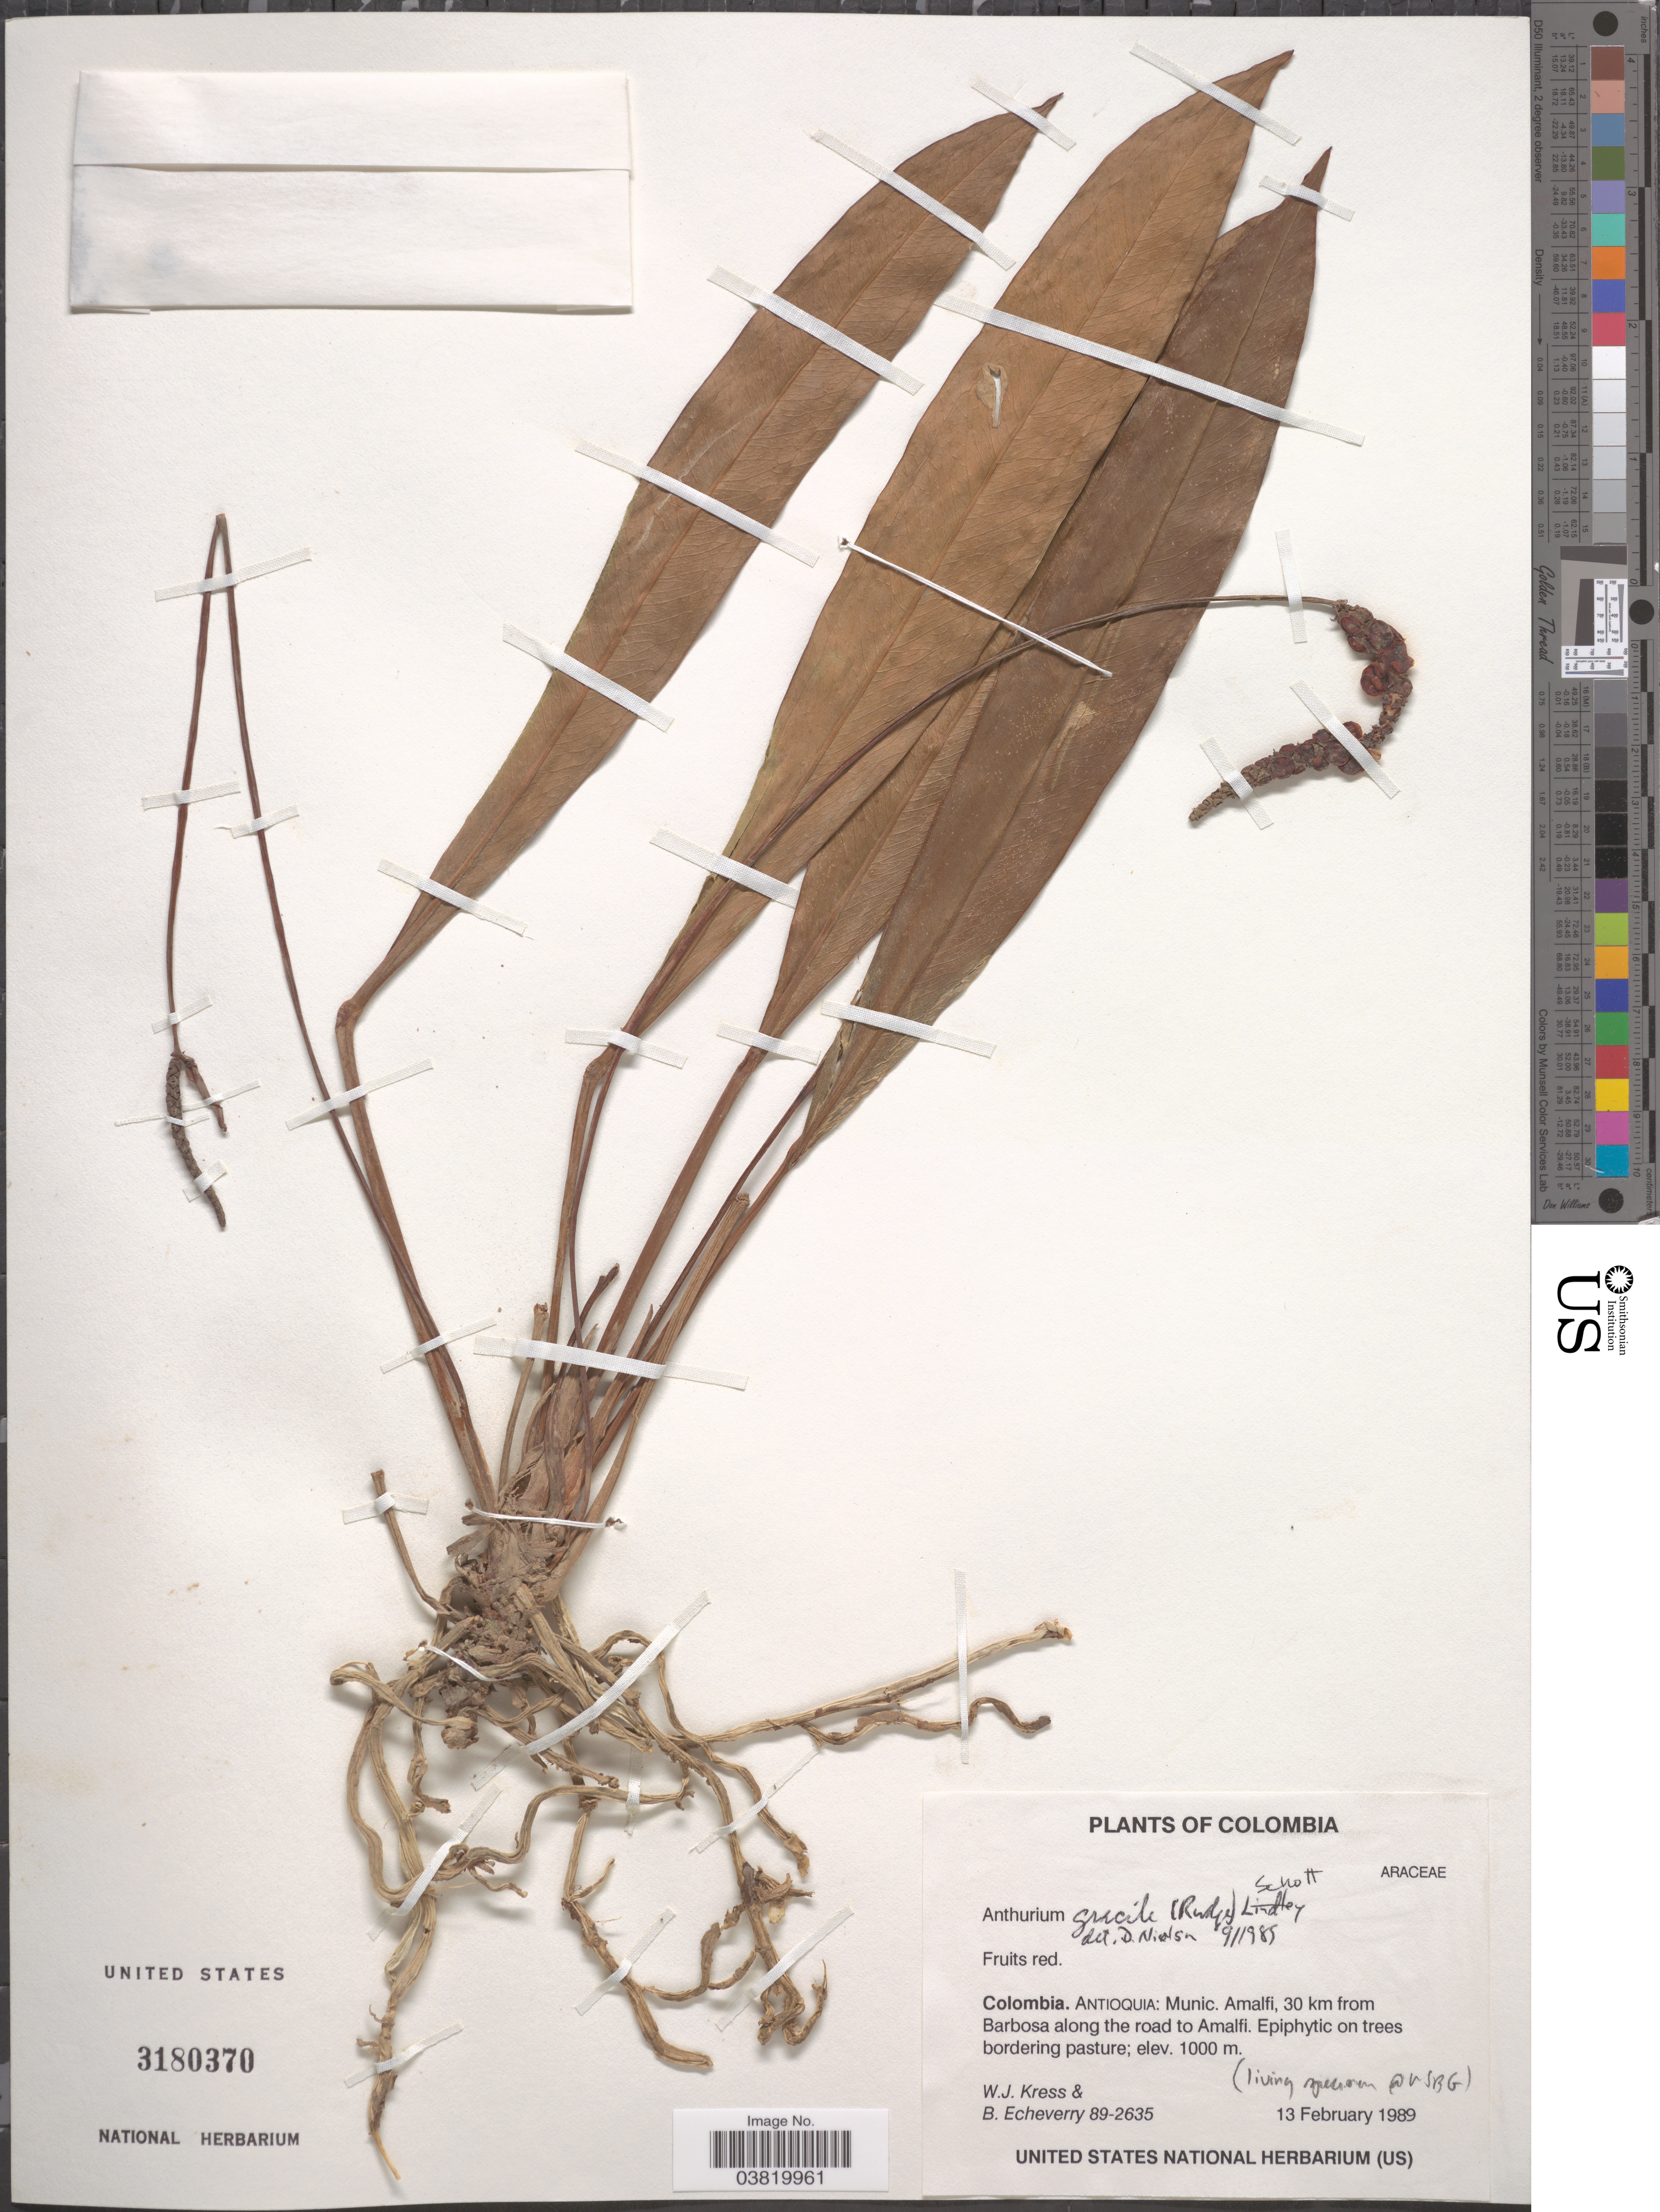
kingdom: Plantae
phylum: Tracheophyta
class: Liliopsida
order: Alismatales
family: Araceae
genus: Anthurium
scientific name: Anthurium gracile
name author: (Rudge) Schott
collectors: W. J. Kress & B. Echeverry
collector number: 89-2635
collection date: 1989-02-13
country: Colombia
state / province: Antioquia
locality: Munic. Amalfi, 30 km from Barbosa along the road to Amalfi.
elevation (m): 1000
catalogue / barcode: US 3180370